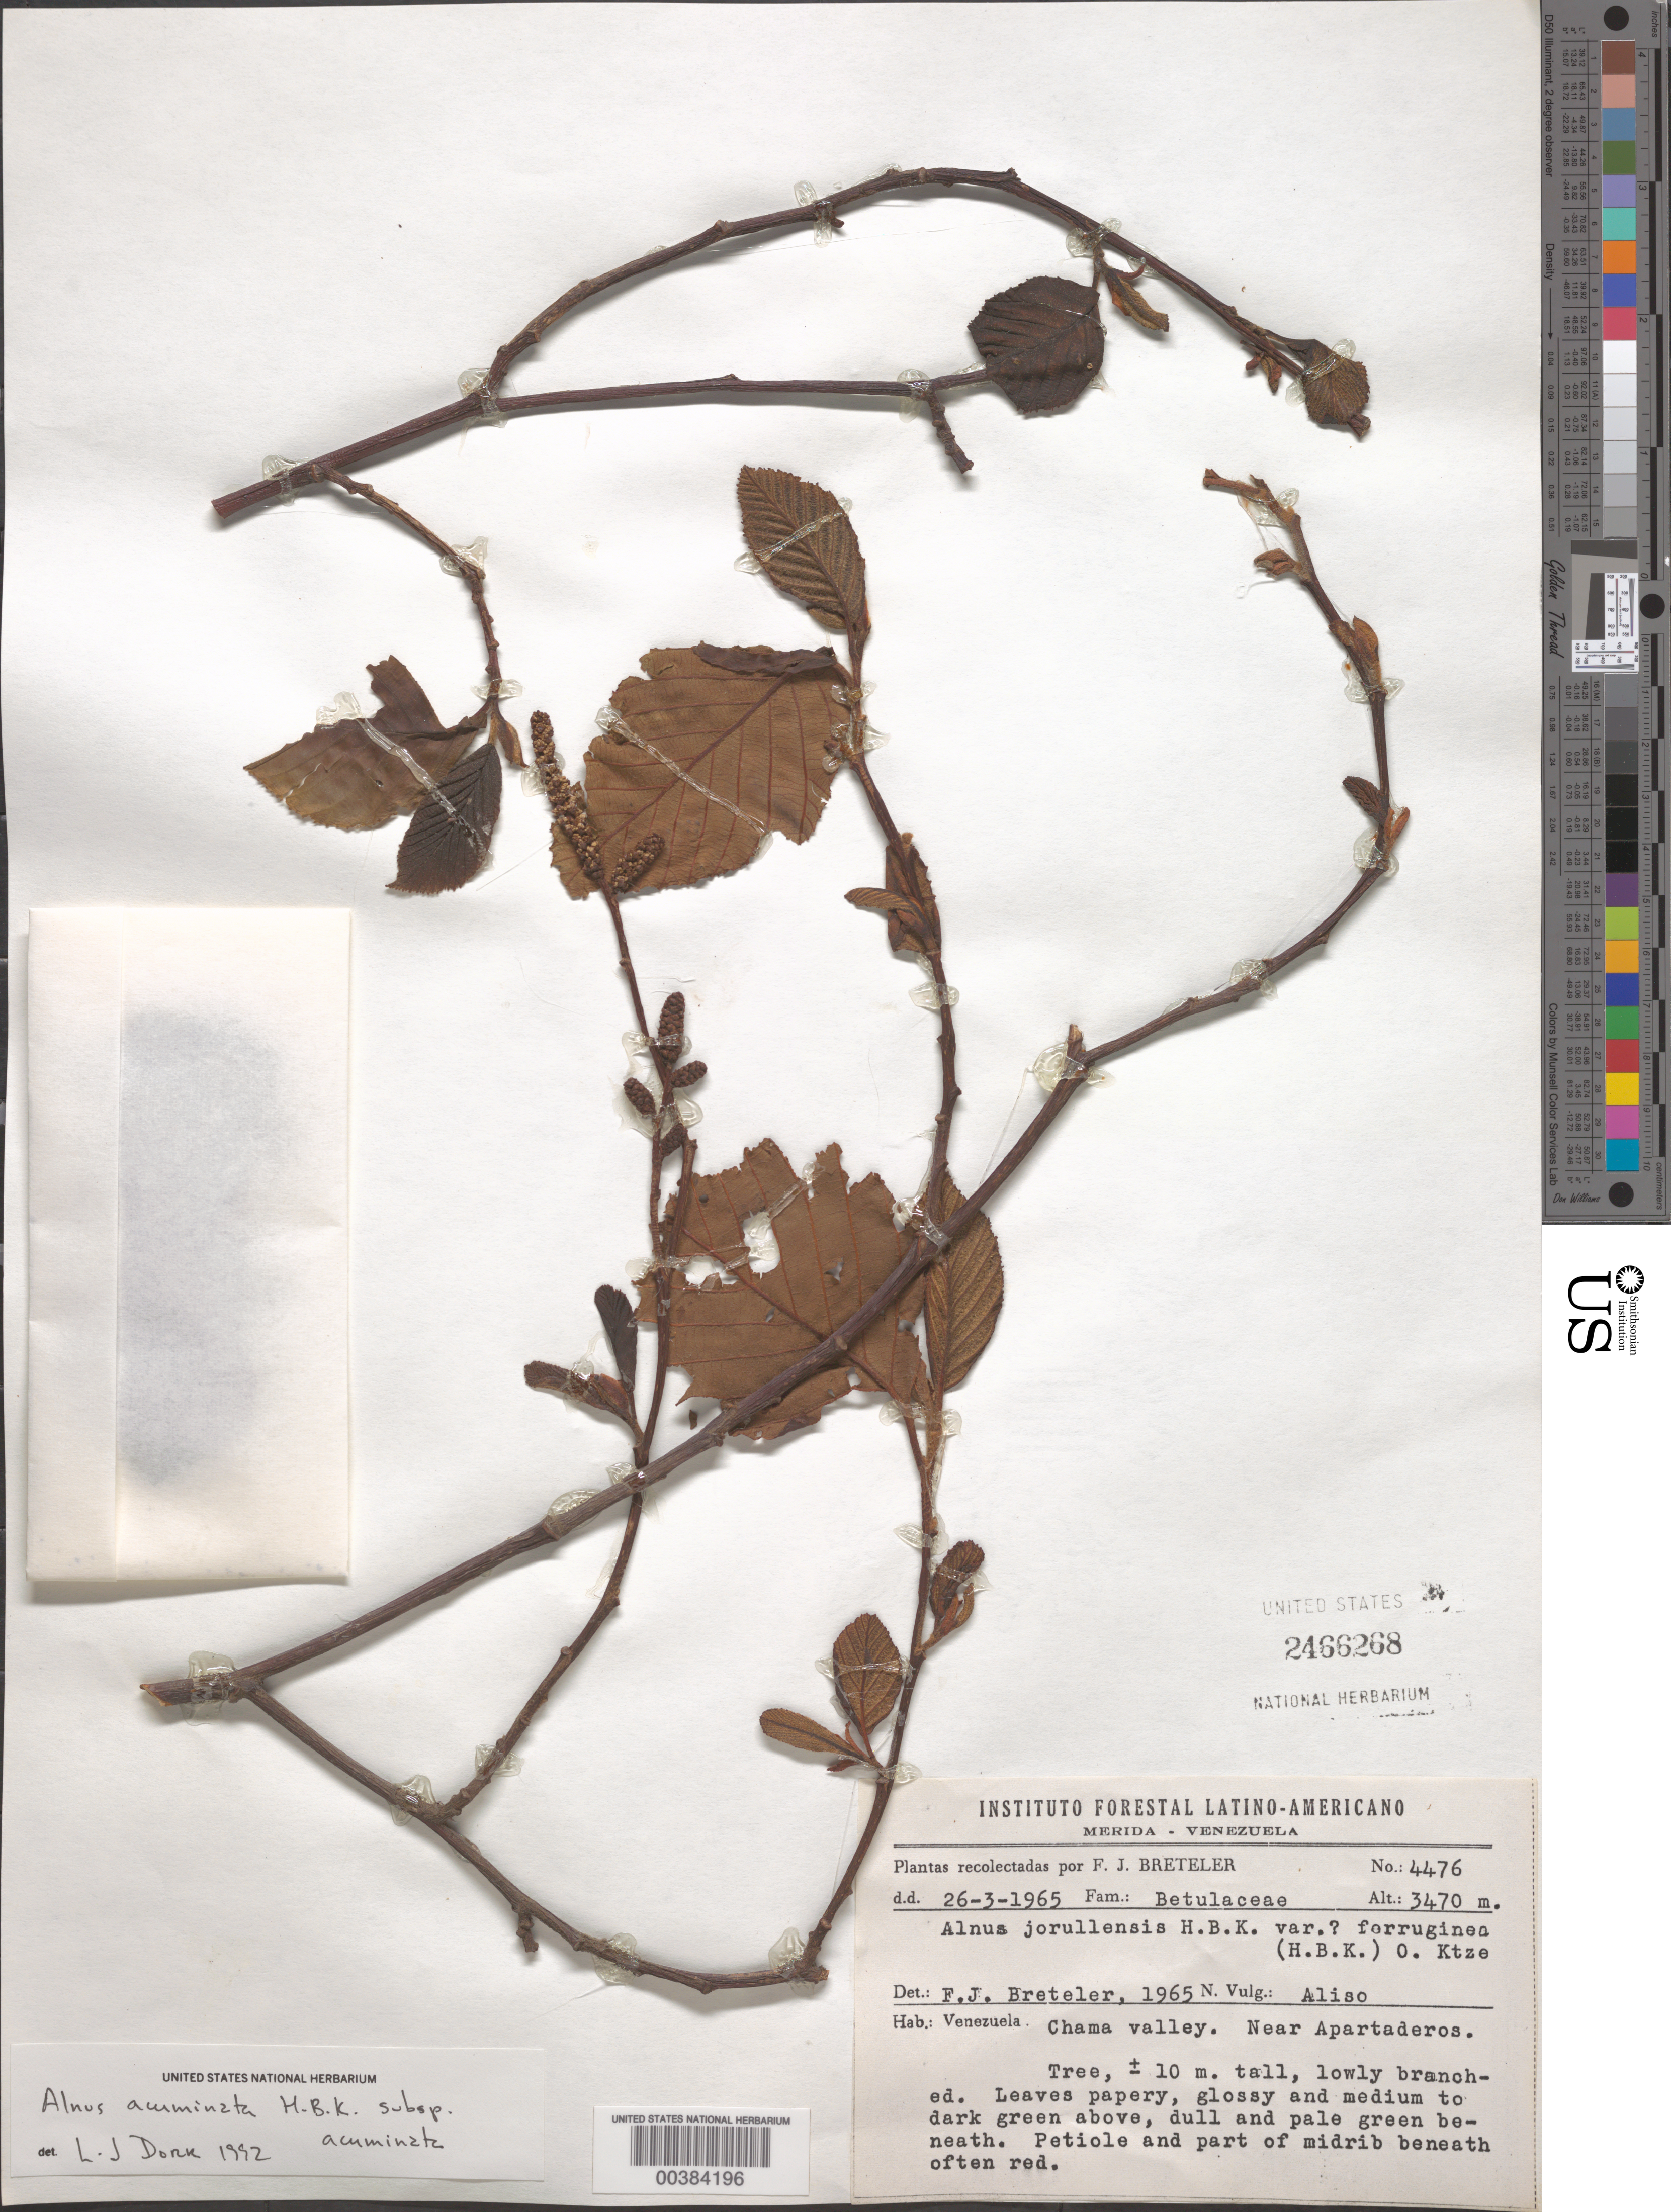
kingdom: Plantae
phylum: Tracheophyta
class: Magnoliopsida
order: Fagales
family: Betulaceae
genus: Alnus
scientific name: Alnus acuminata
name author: Kunth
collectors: F. J. Breteler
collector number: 4476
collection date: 1965-03-26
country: Venezuela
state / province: Mérida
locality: Chama valley. Near Apartaderos.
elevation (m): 3470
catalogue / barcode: US 2466268